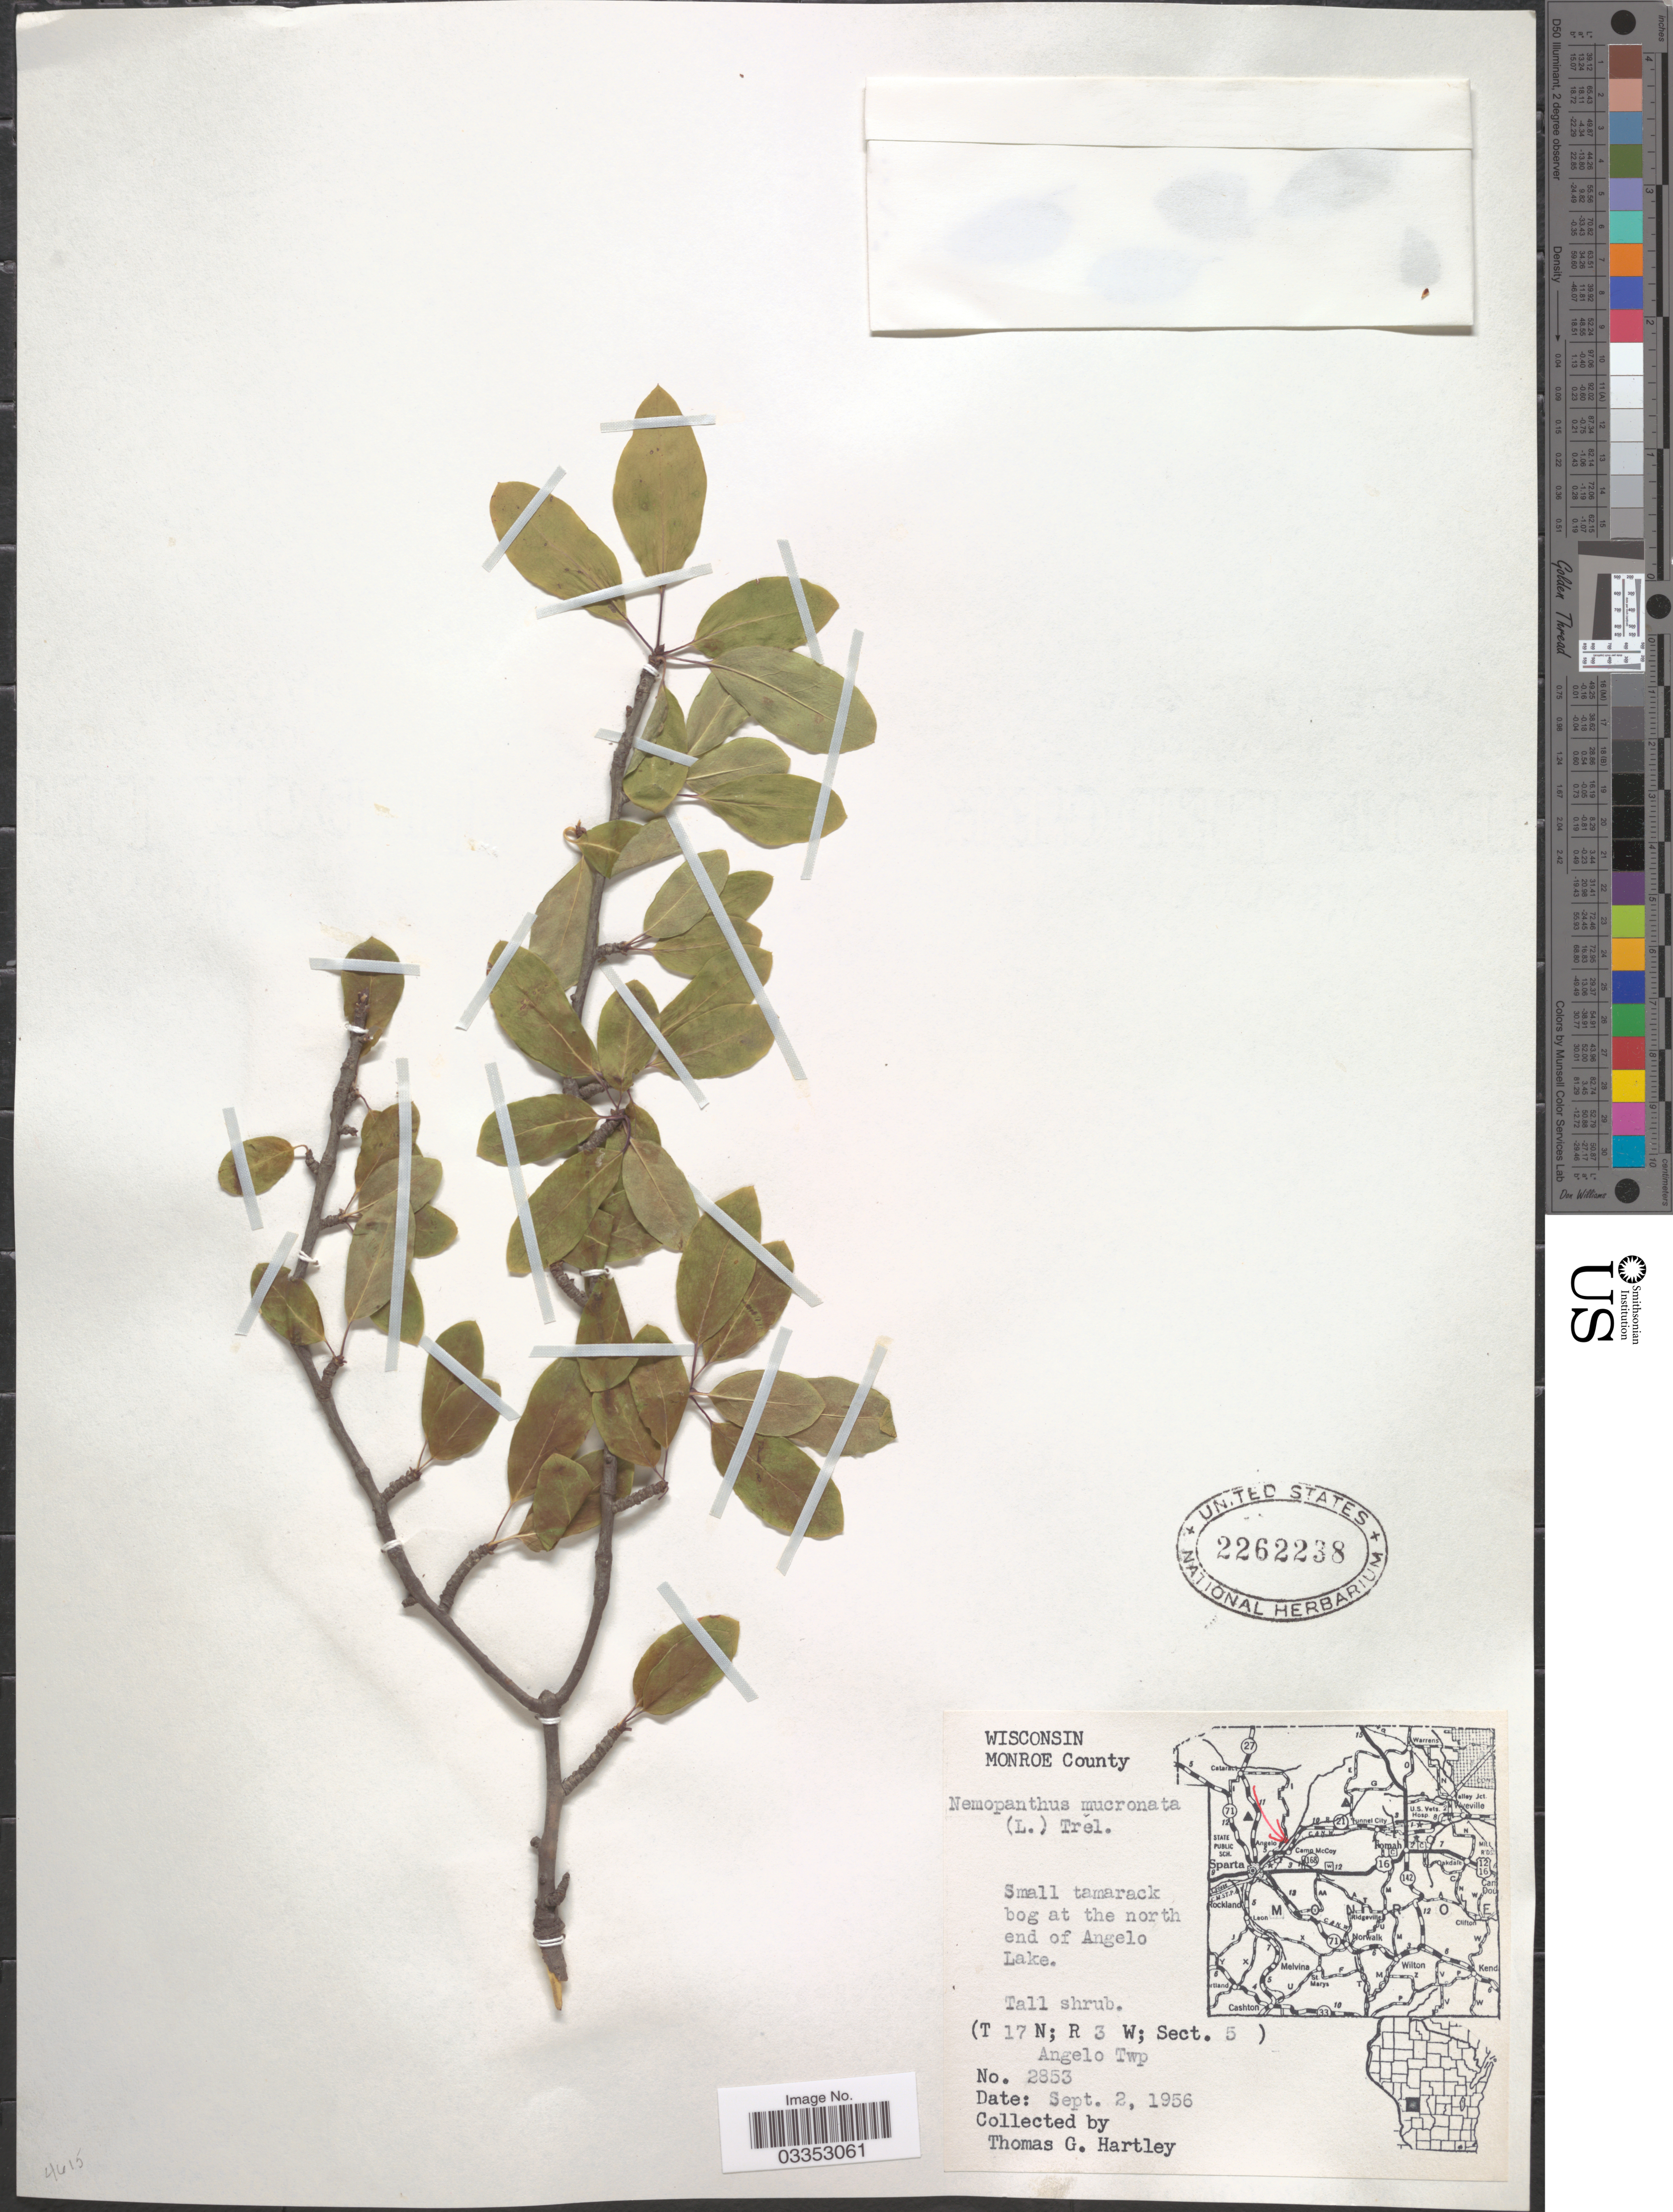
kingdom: Plantae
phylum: Tracheophyta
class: Magnoliopsida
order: Aquifoliales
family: Aquifoliaceae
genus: Nemopanthus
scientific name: Nemopanthus mucronatus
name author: (L.) Trel.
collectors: T. G. Hartley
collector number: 2853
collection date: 1956-09-02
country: United States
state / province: Wisconsin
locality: Monroe County. Small tamarack bog at the north end of Angelo Lake. (T 17 N; R 3 W; Sect. 5). Angelo Twp.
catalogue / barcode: US 2262238